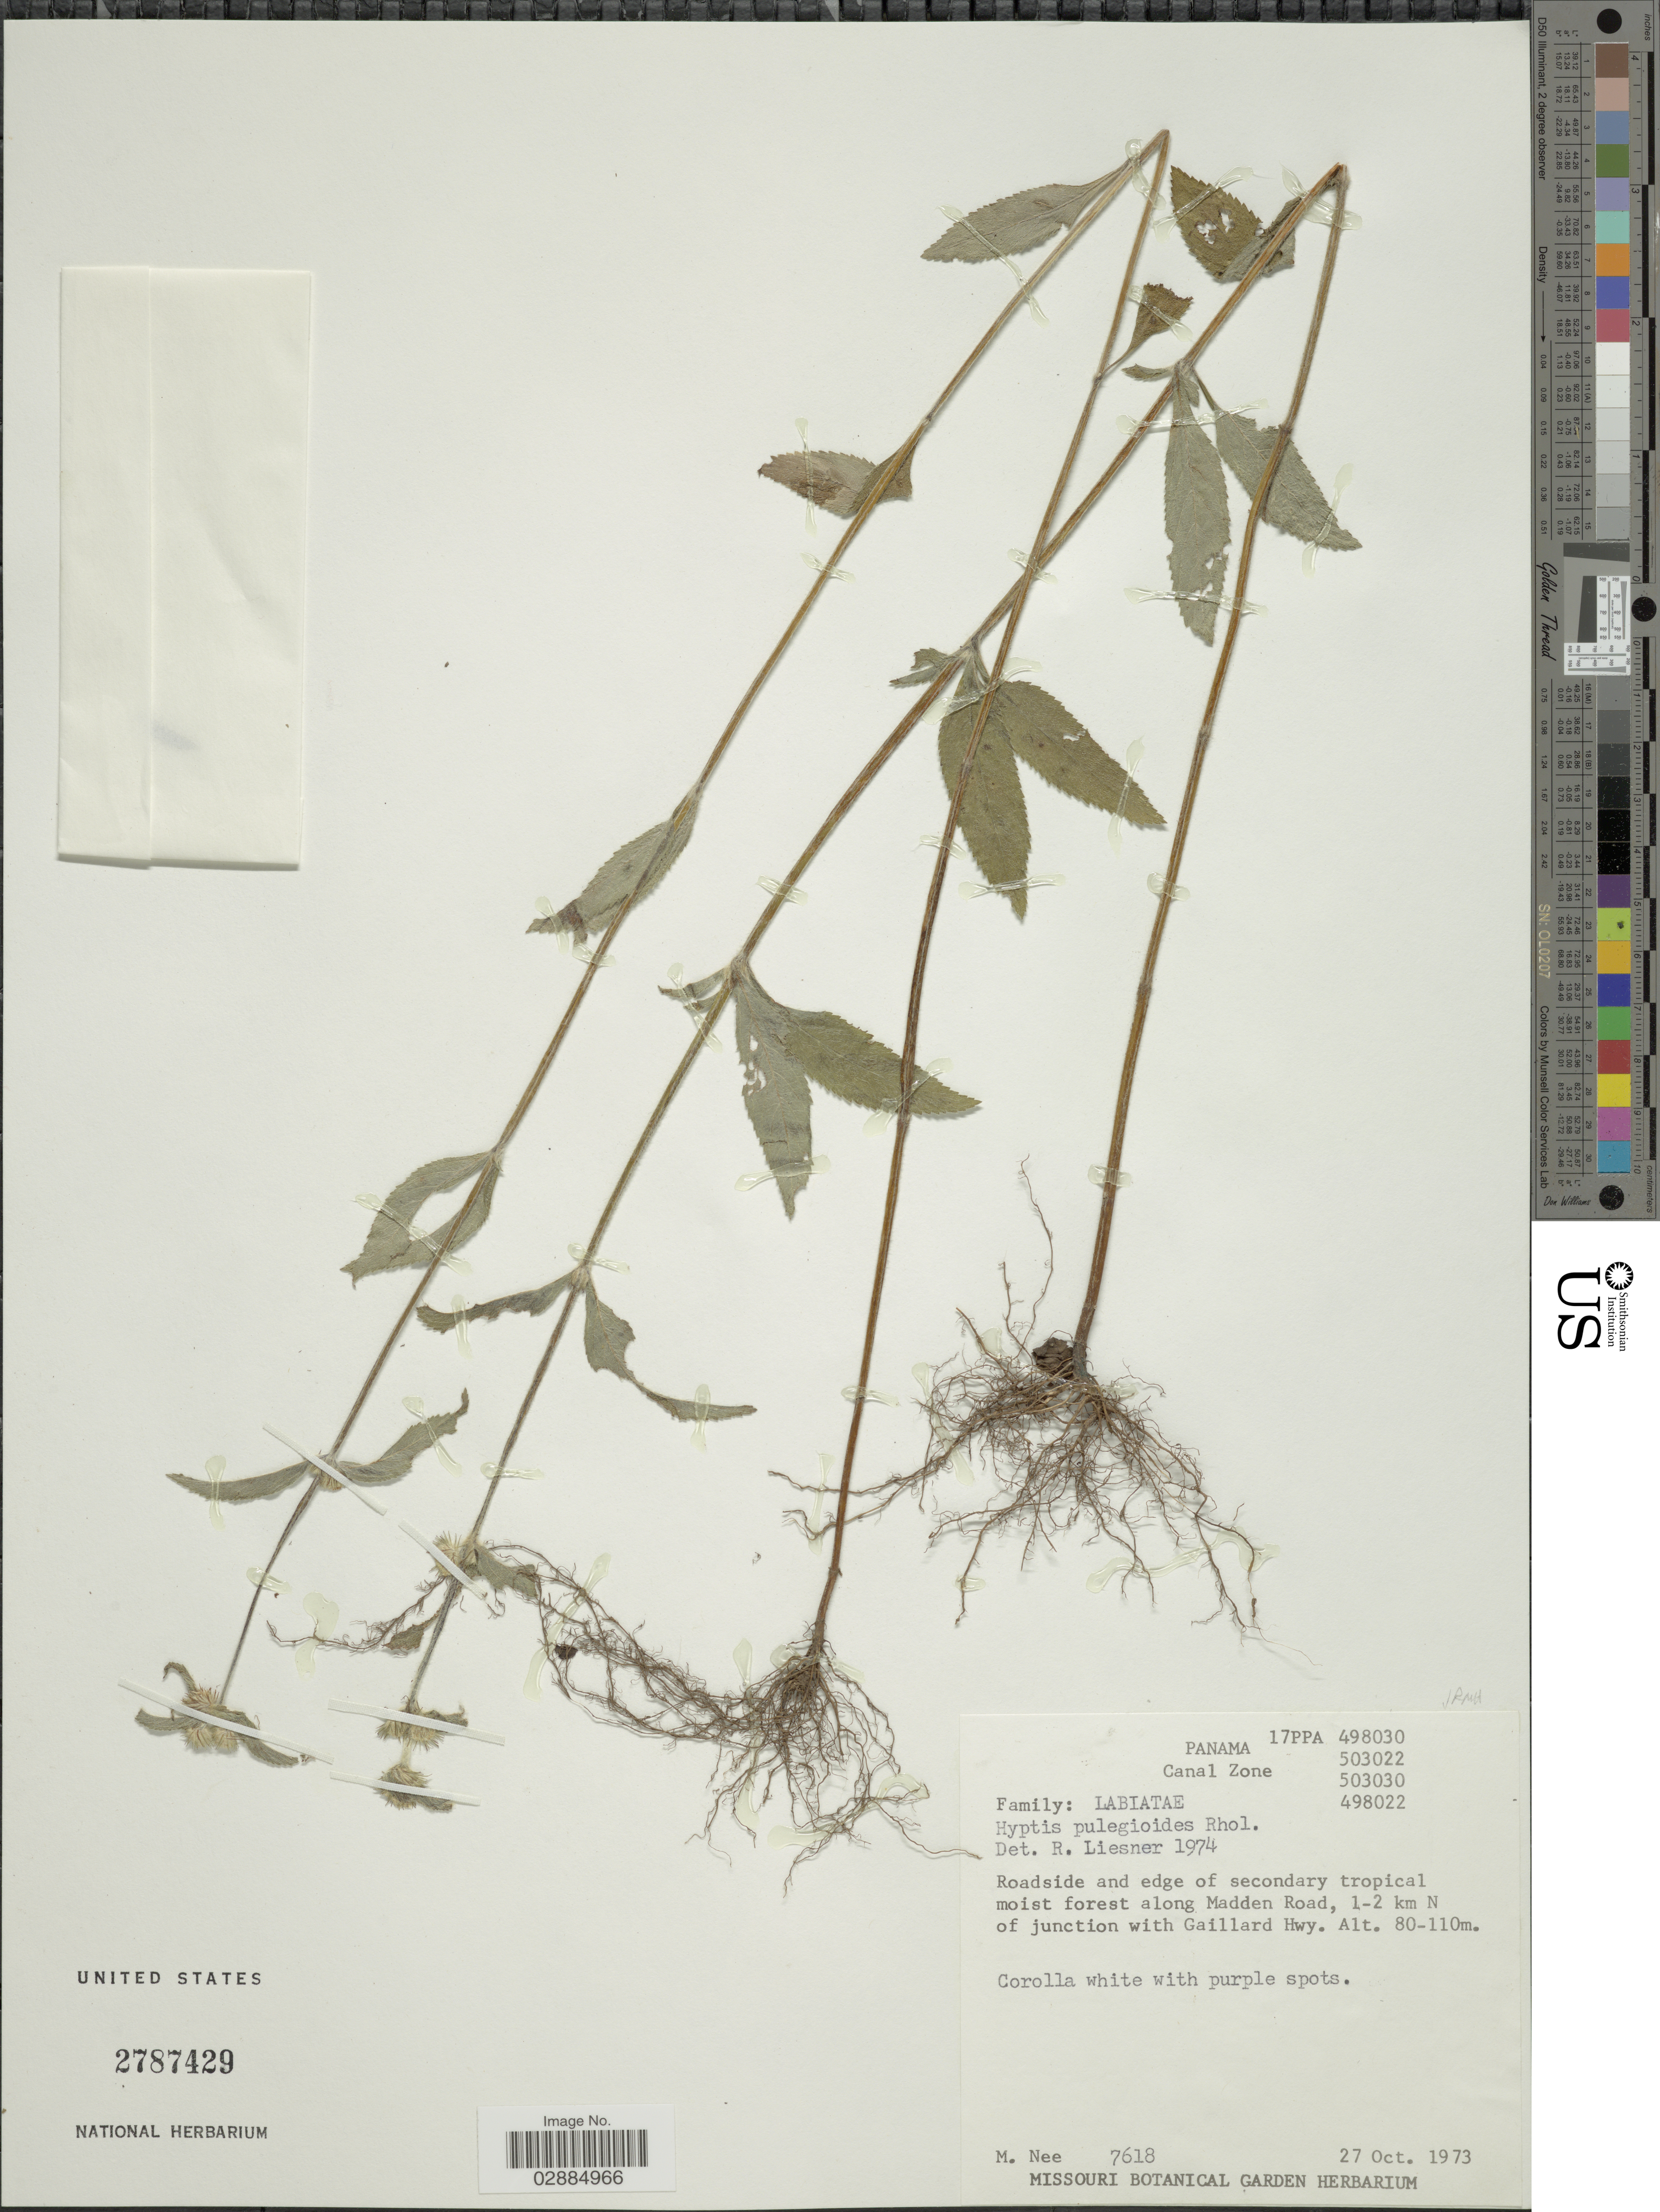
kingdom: Plantae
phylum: Tracheophyta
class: Magnoliopsida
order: Lamiales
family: Lamiaceae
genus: Hyptis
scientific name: Hyptis pulegioides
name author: Pohl ex Benth.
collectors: M. Nee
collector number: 7618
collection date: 1973-10-27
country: Panama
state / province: Colón / Panamá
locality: Canal Zone, Roadside and edge of secondary tropical moist forest along Madden Road, 1-2 km N of junction with Gaillard Hwy.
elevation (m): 80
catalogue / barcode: US 2787429